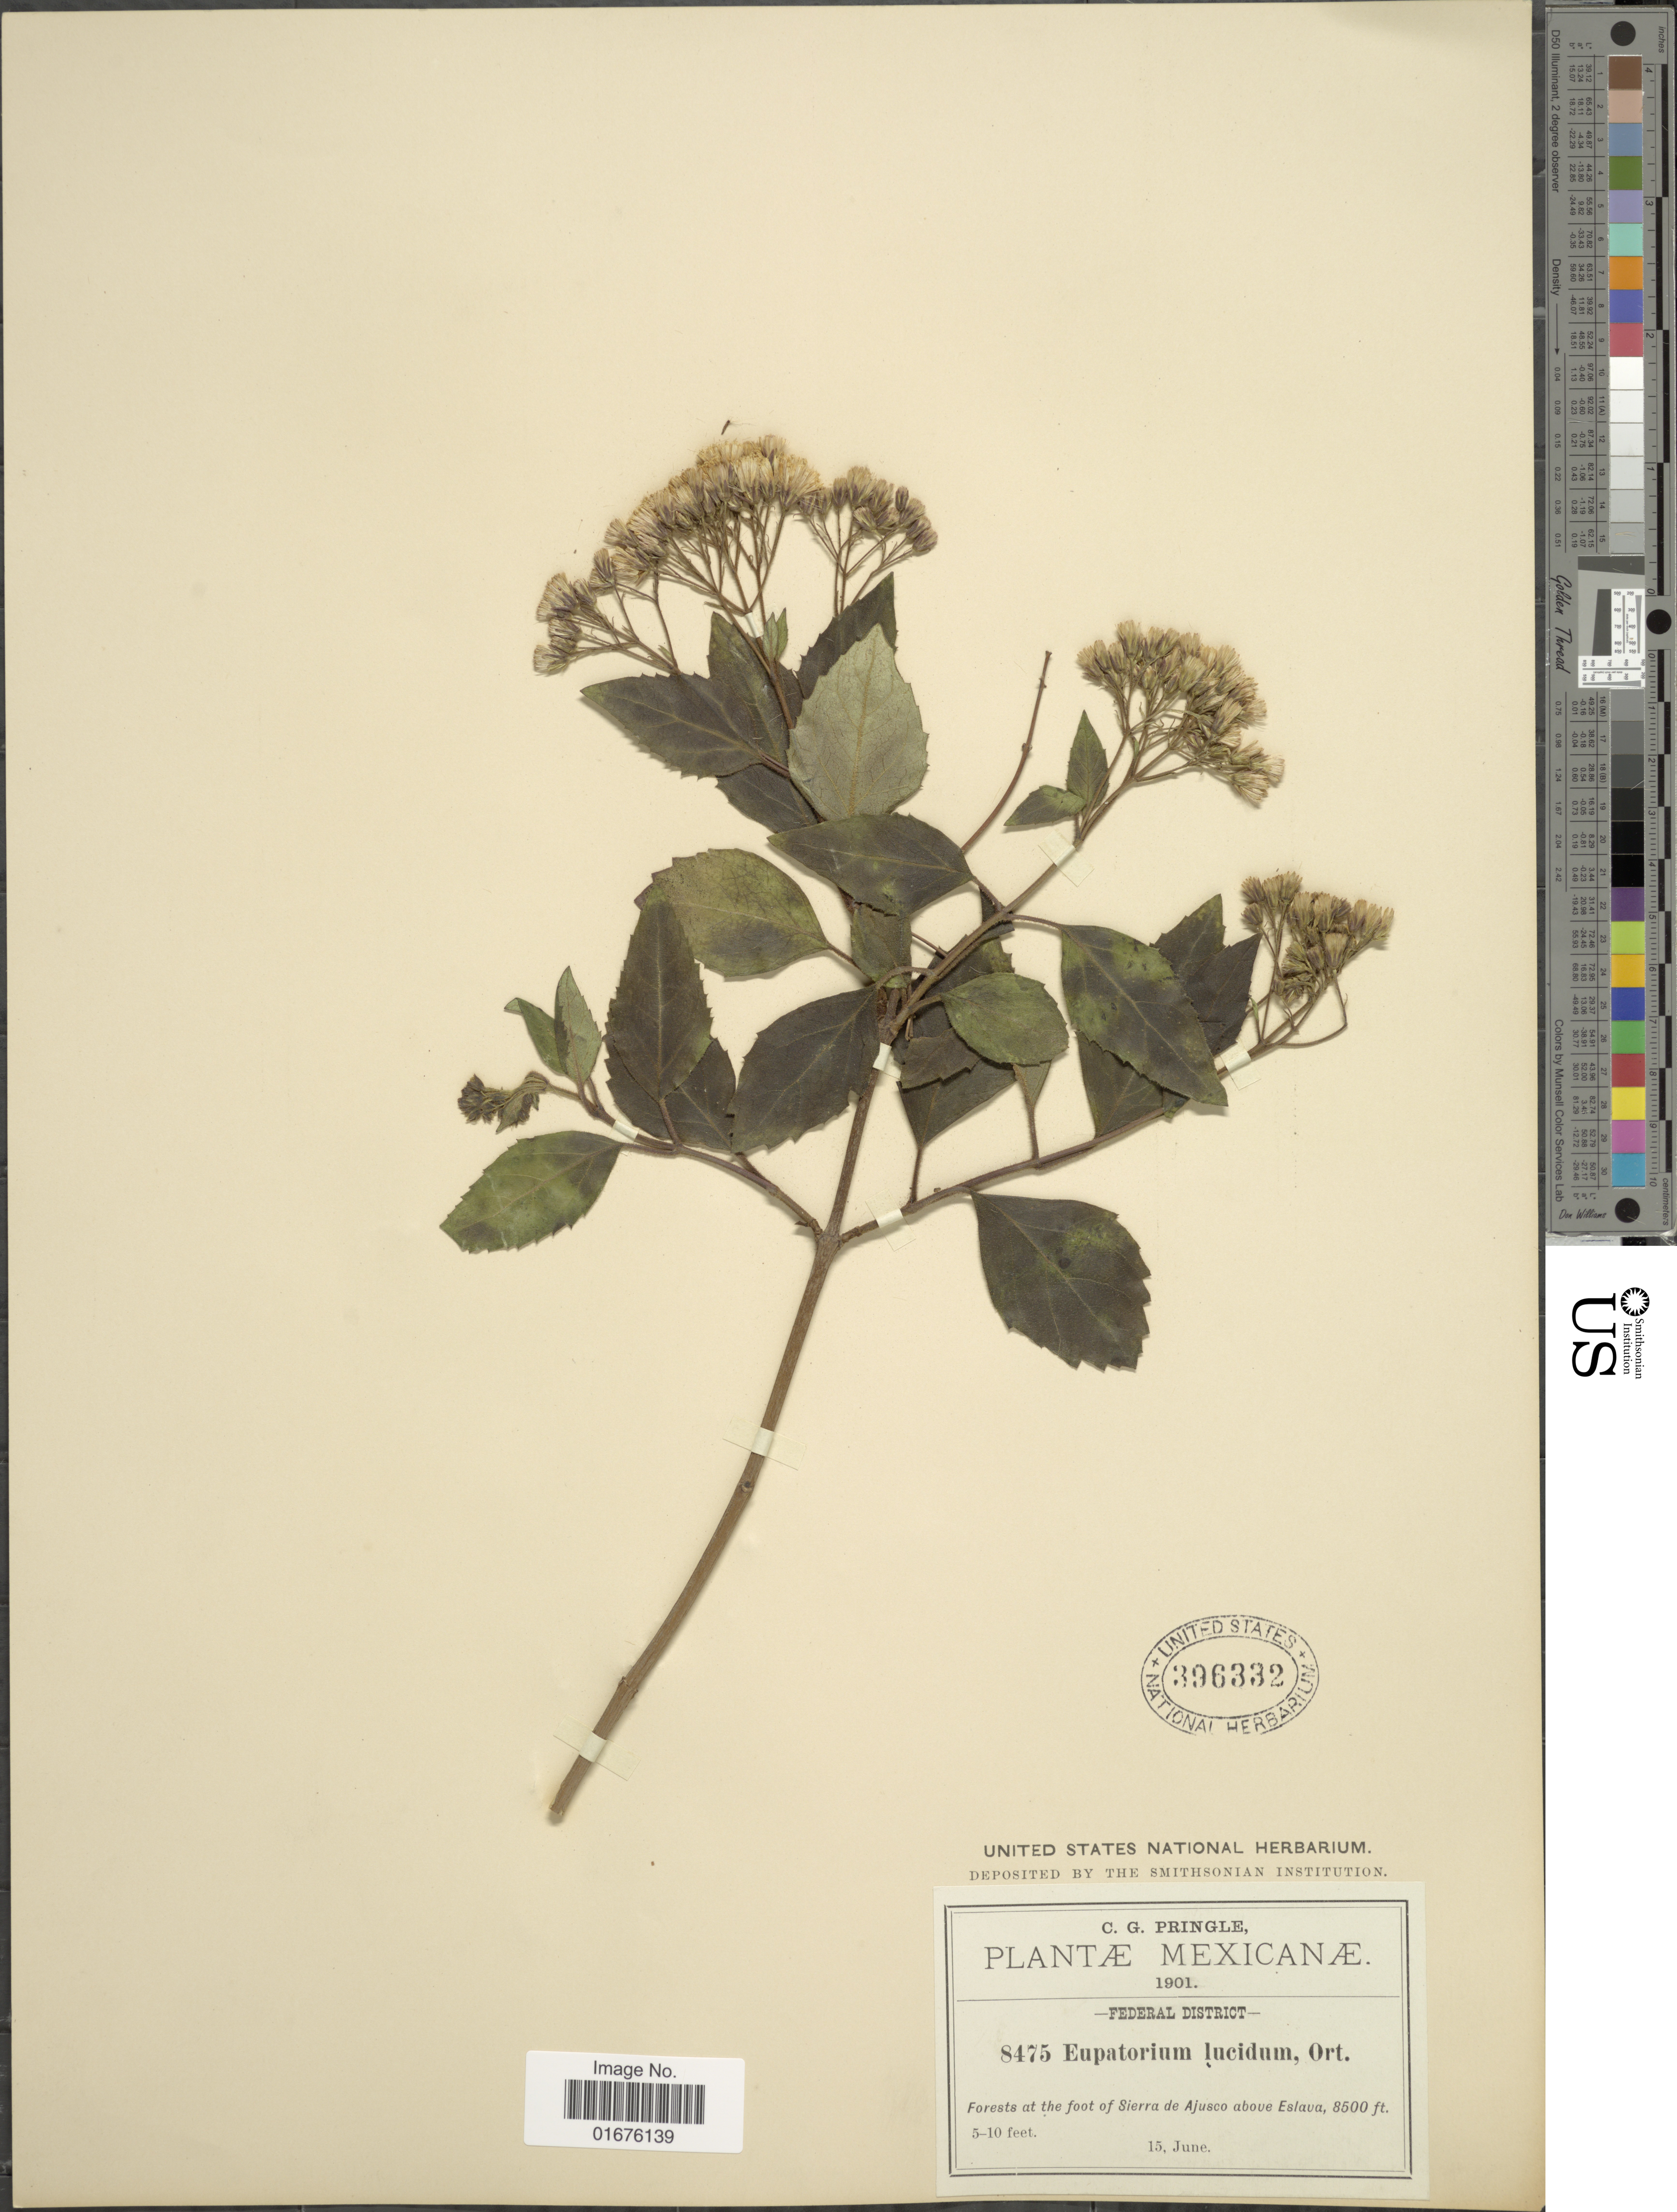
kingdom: Plantae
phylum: Tracheophyta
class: Magnoliopsida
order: Asterales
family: Asteraceae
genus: Ageratina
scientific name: Ageratina lucida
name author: (Ortega) R.M. King & H. Rob.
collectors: C. G. Pringle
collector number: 8475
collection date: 1901-06-15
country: Mexico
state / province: Distrito Federal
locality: Forests at the foot of Sierra de Ajusco above Eslava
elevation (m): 2591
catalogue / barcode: US 396332